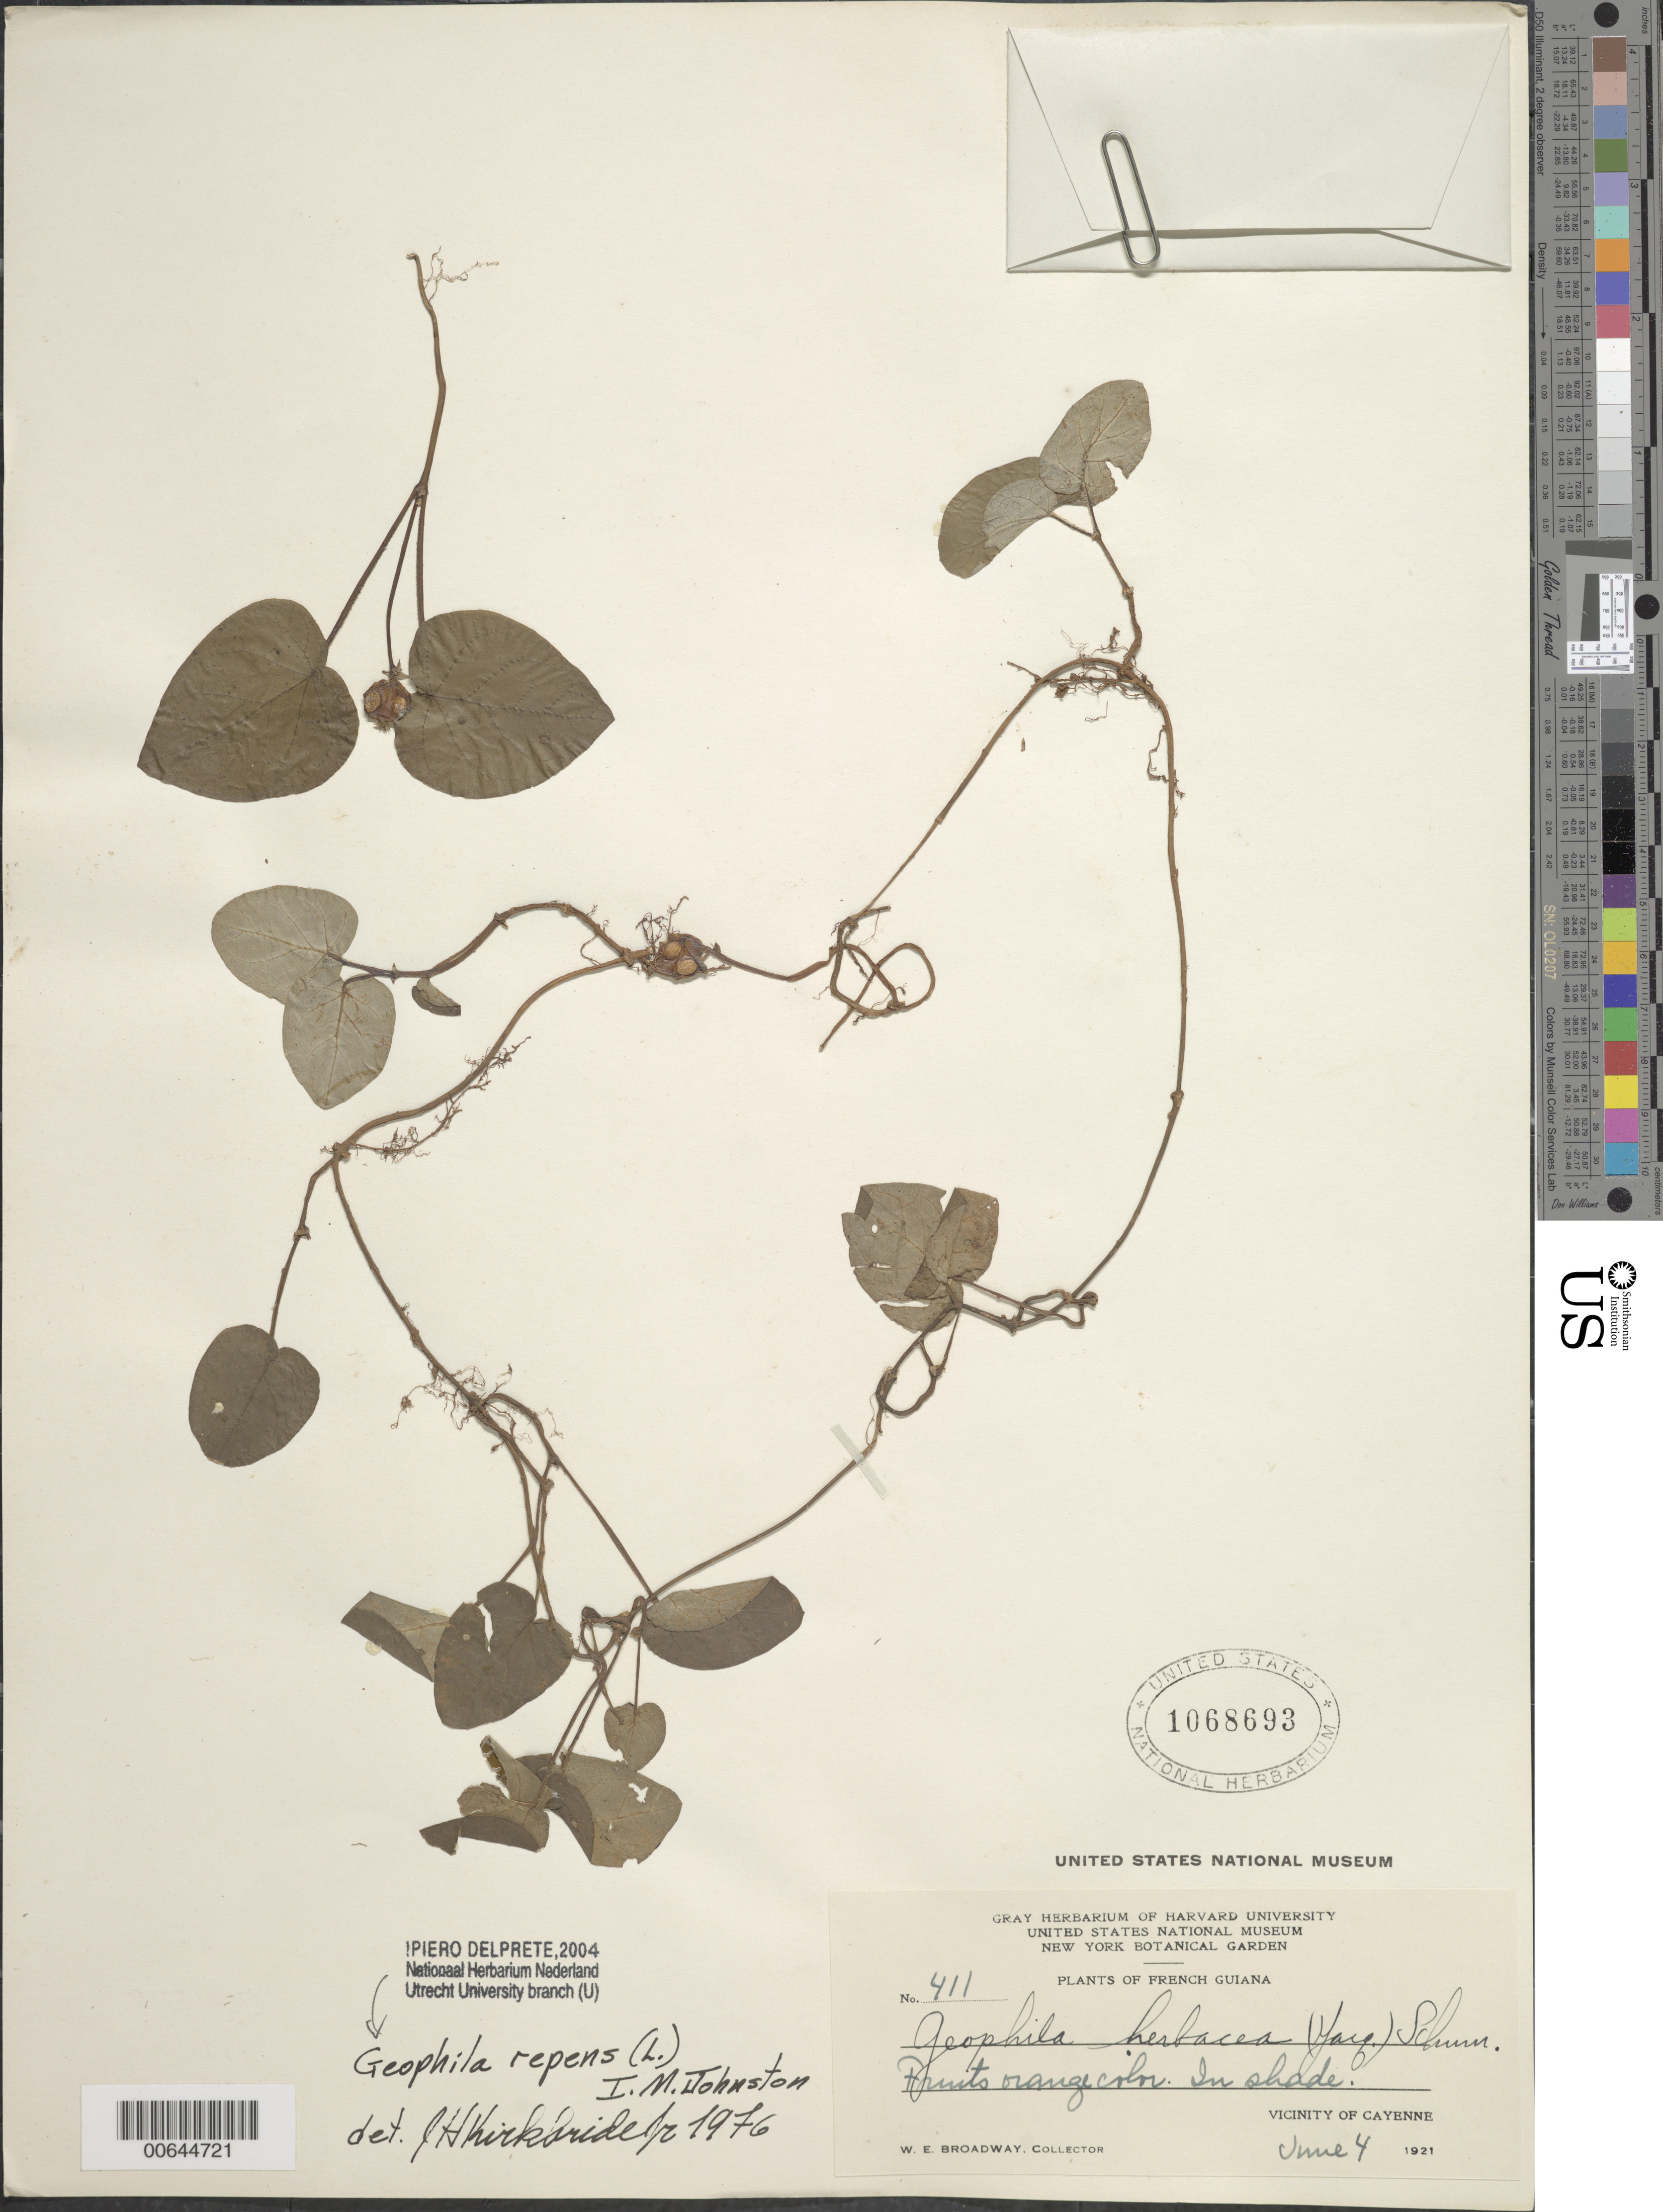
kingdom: Plantae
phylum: Tracheophyta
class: Magnoliopsida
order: Gentianales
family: Rubiaceae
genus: Geophila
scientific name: Geophila repens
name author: (L.) I.M. Johnst.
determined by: Kirkbride, J. H.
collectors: W. E. Broadway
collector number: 411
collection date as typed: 4-Jun-21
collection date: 1921-06-04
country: French Guiana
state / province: Cayenne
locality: Cayenne, vic.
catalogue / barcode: US 1068693